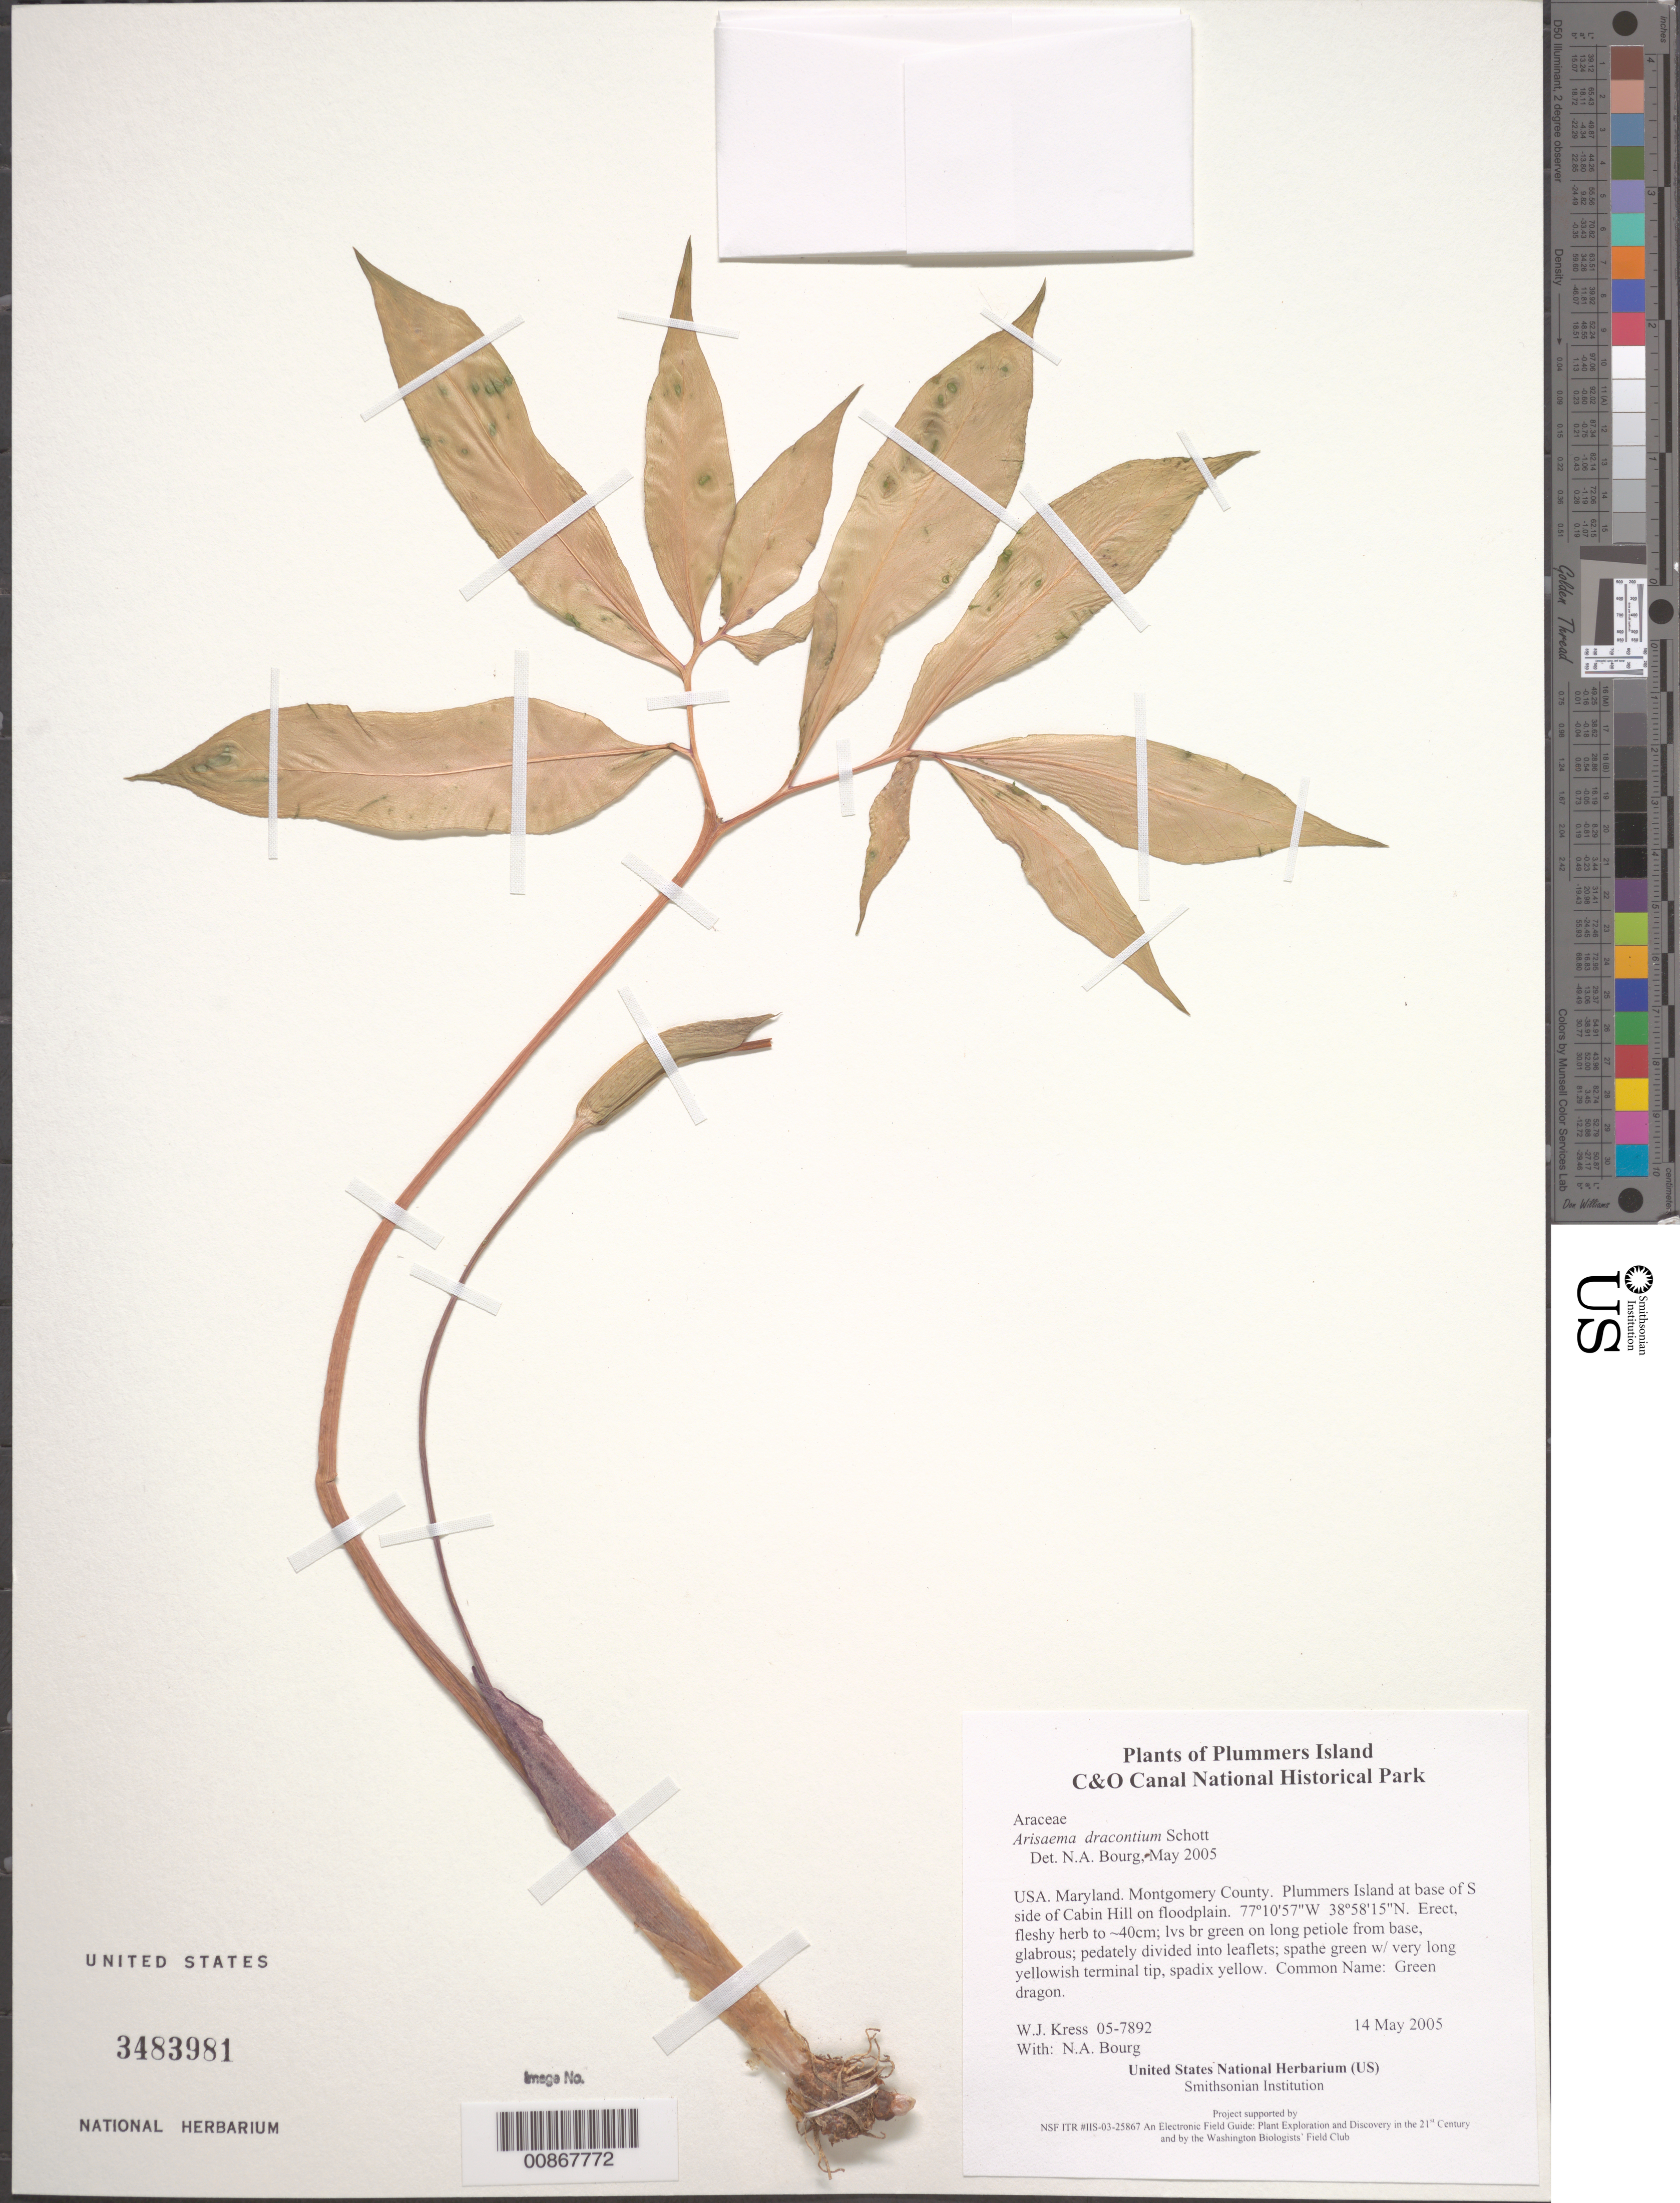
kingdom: Plantae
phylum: Tracheophyta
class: Liliopsida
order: Alismatales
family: Araceae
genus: Arisaema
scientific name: Arisaema dracontium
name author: (L.) Schott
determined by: Bourg, N. A.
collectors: W. J. Kress & N. A. Bourg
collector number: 05-7892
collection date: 2005-05-14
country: United States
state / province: Maryland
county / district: Montgomery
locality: Chesapeake and Ohio Canal National Historical Park, Plummers Island at base of S side of Cabin Hill on floodplain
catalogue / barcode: US 3483981